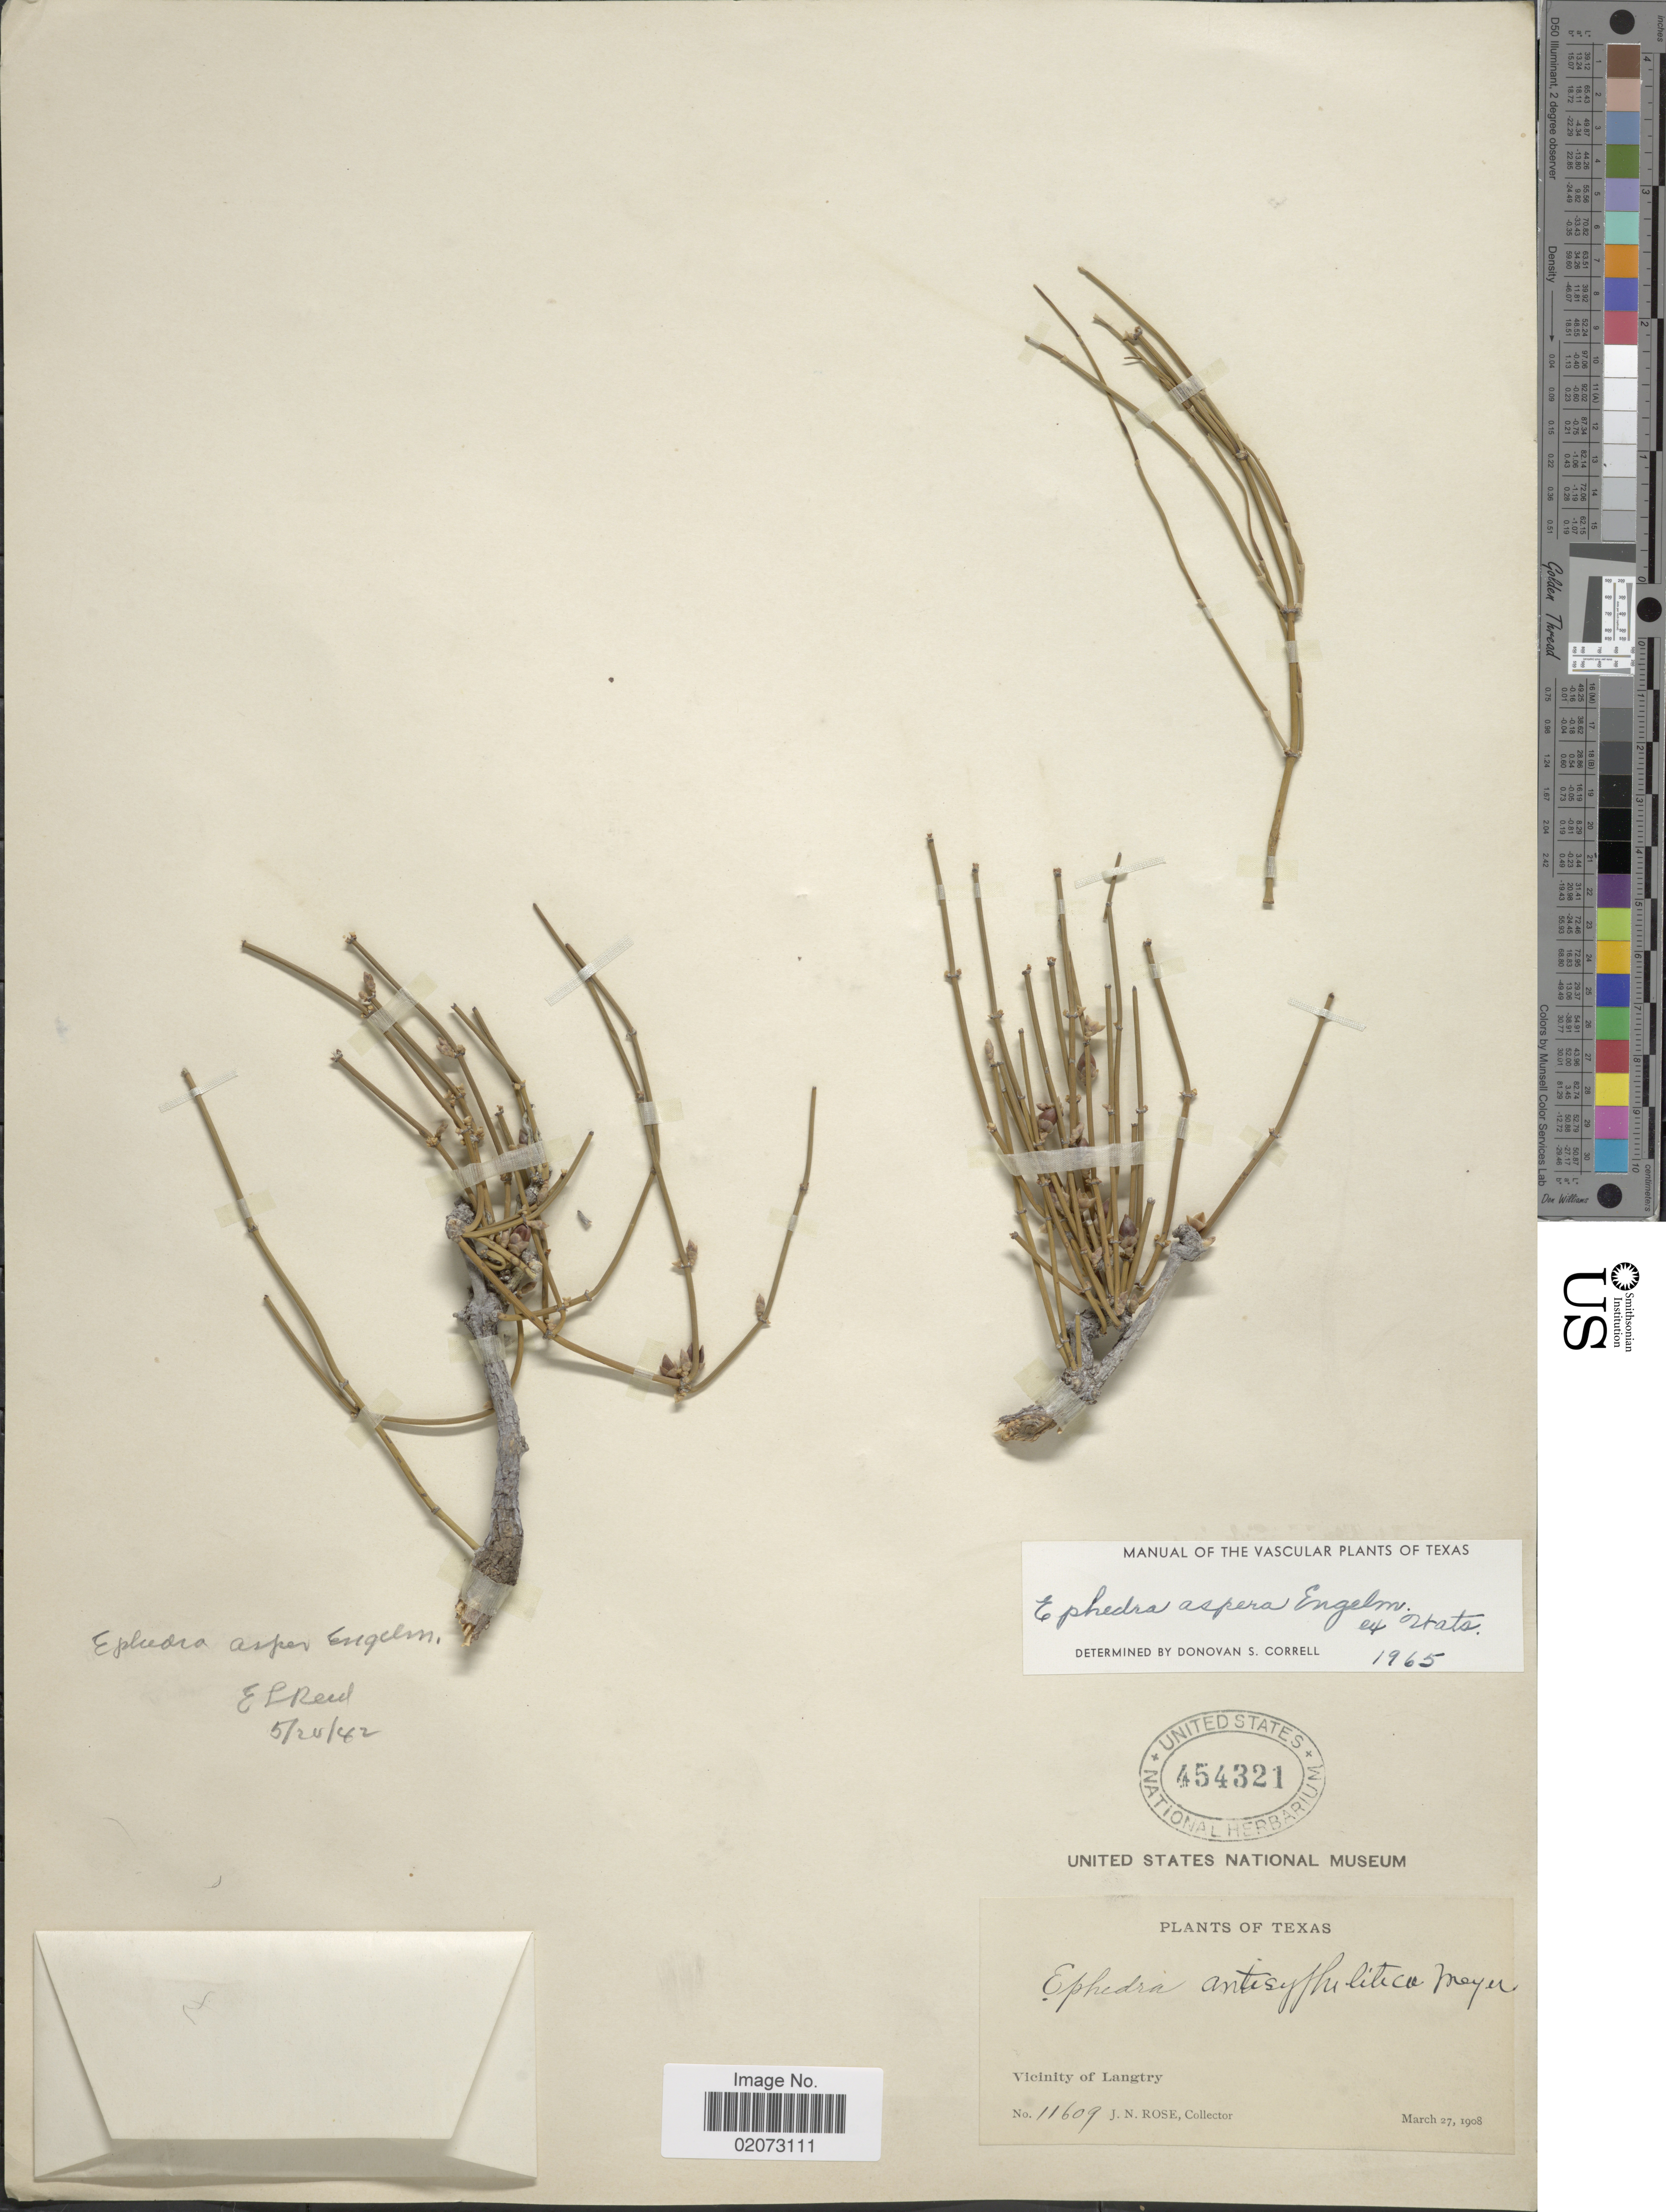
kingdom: Plantae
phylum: Tracheophyta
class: Gnetopsida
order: Ephedrales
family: Ephedraceae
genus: Ephedra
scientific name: Ephedra aspera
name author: Engelm. ex S. Watson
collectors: J. N. Rose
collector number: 11609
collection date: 1908-03-27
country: United States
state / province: Texas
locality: Vicinity of Langtry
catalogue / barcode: US 454321